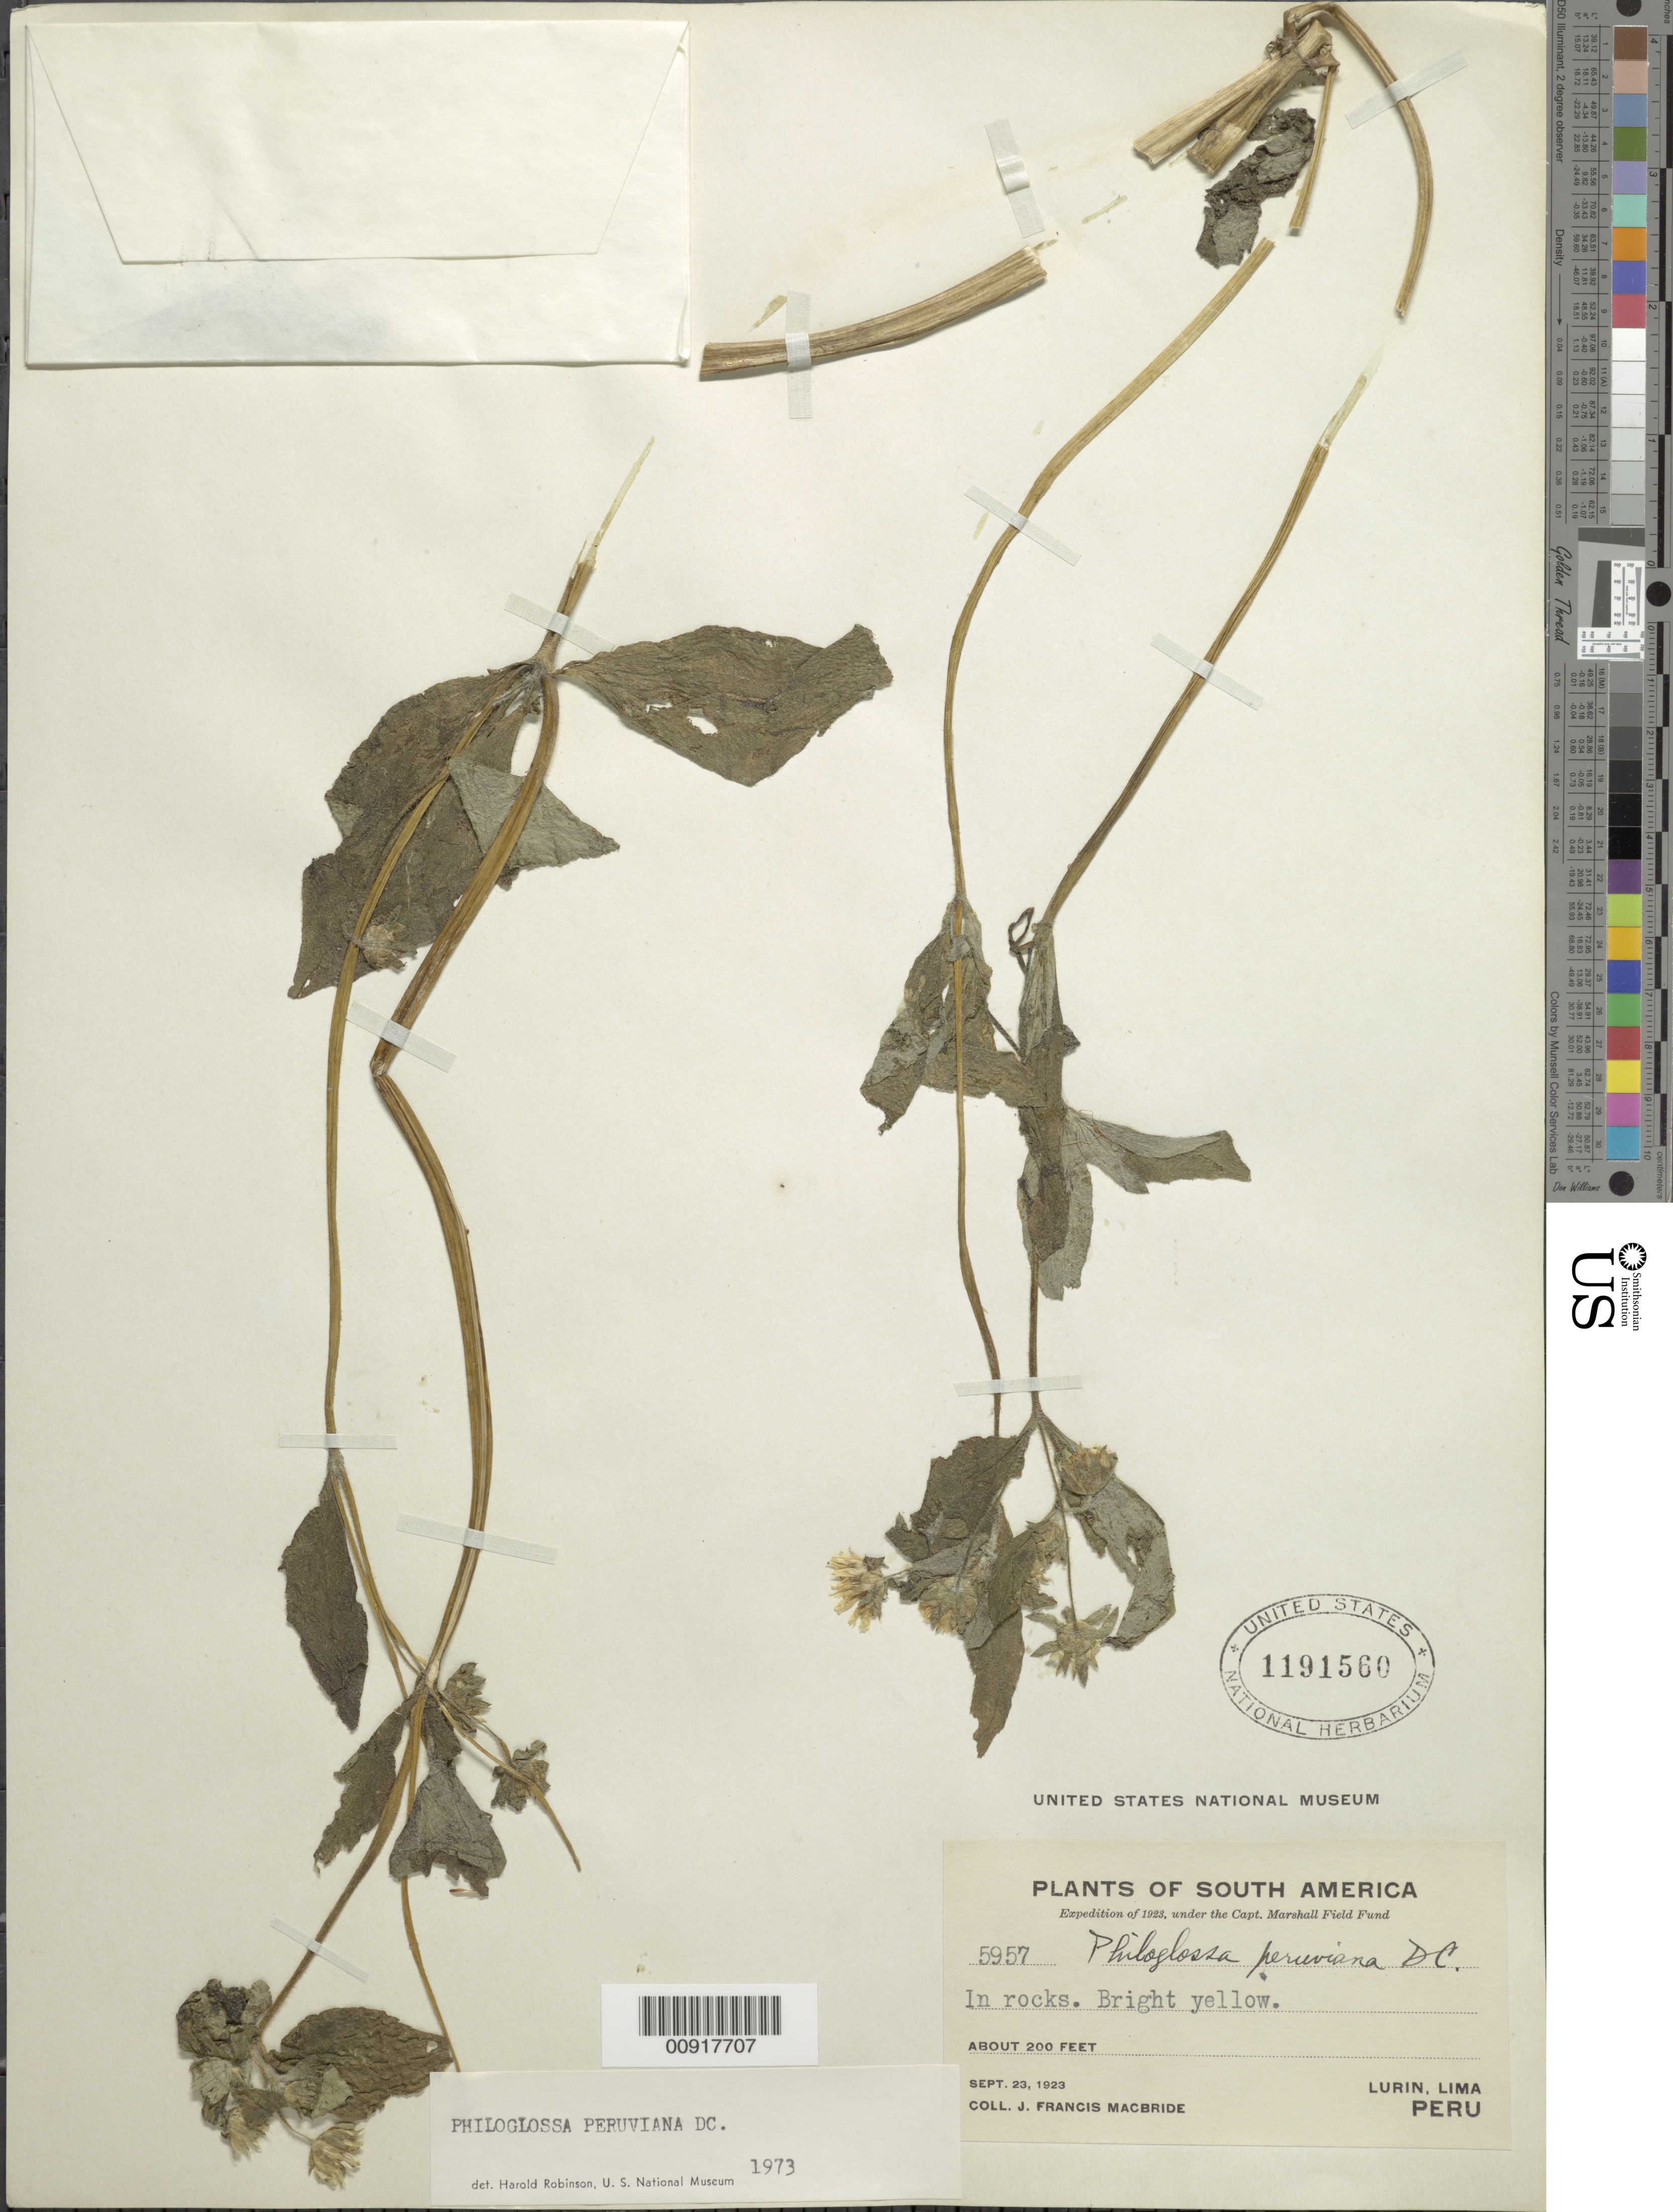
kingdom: Plantae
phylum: Tracheophyta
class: Magnoliopsida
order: Asterales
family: Asteraceae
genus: Philoglossa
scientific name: Philoglossa peruviana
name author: DC.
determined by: Robinson, Harold E., (US)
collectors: J. F. Macbride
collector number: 5957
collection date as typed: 23 September 1923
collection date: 1923-09-23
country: Peru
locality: Lurin, Lima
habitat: In rocks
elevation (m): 61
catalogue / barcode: US 1191560